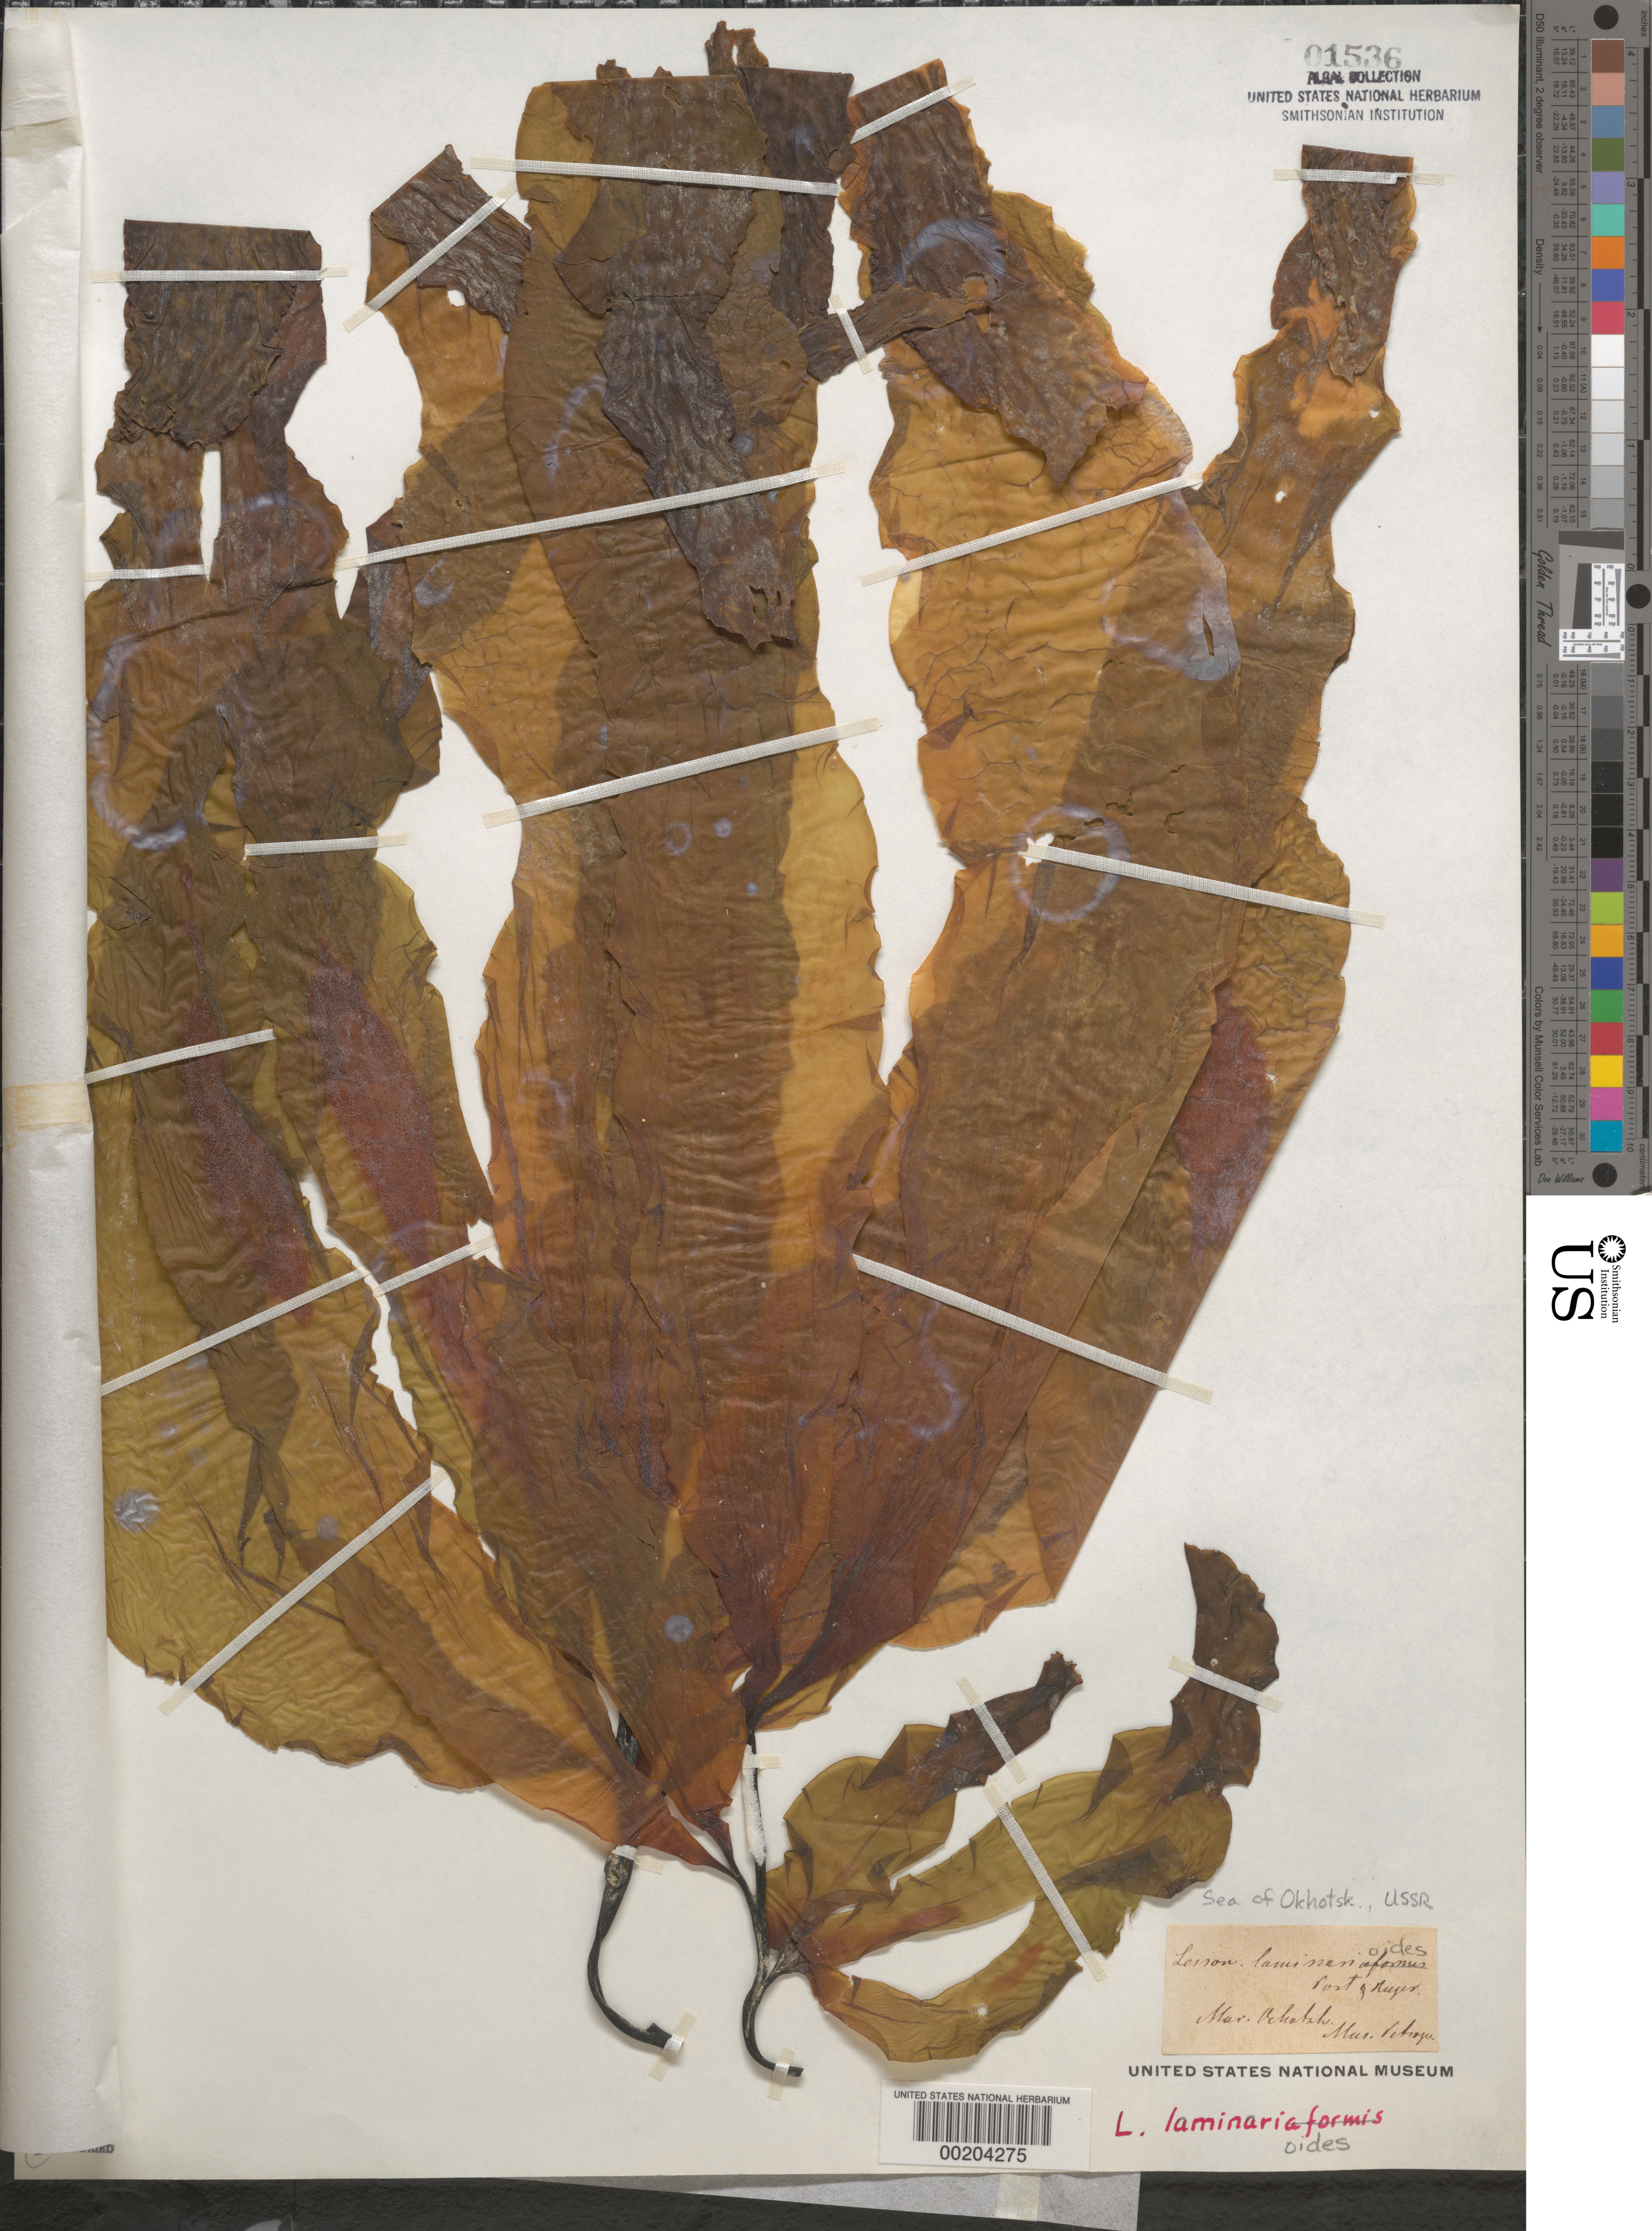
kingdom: Chromista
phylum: Ochrophyta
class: Phaeophyceae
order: Laminariales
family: Laminariaceae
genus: Pseudolessonia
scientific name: Pseudolessonia laminarioides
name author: (Postels & Rupr.) G.Y. Cho et al.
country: Russian Federation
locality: Sea of Okhotsk (Mar. Ochotsk)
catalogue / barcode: US 1536